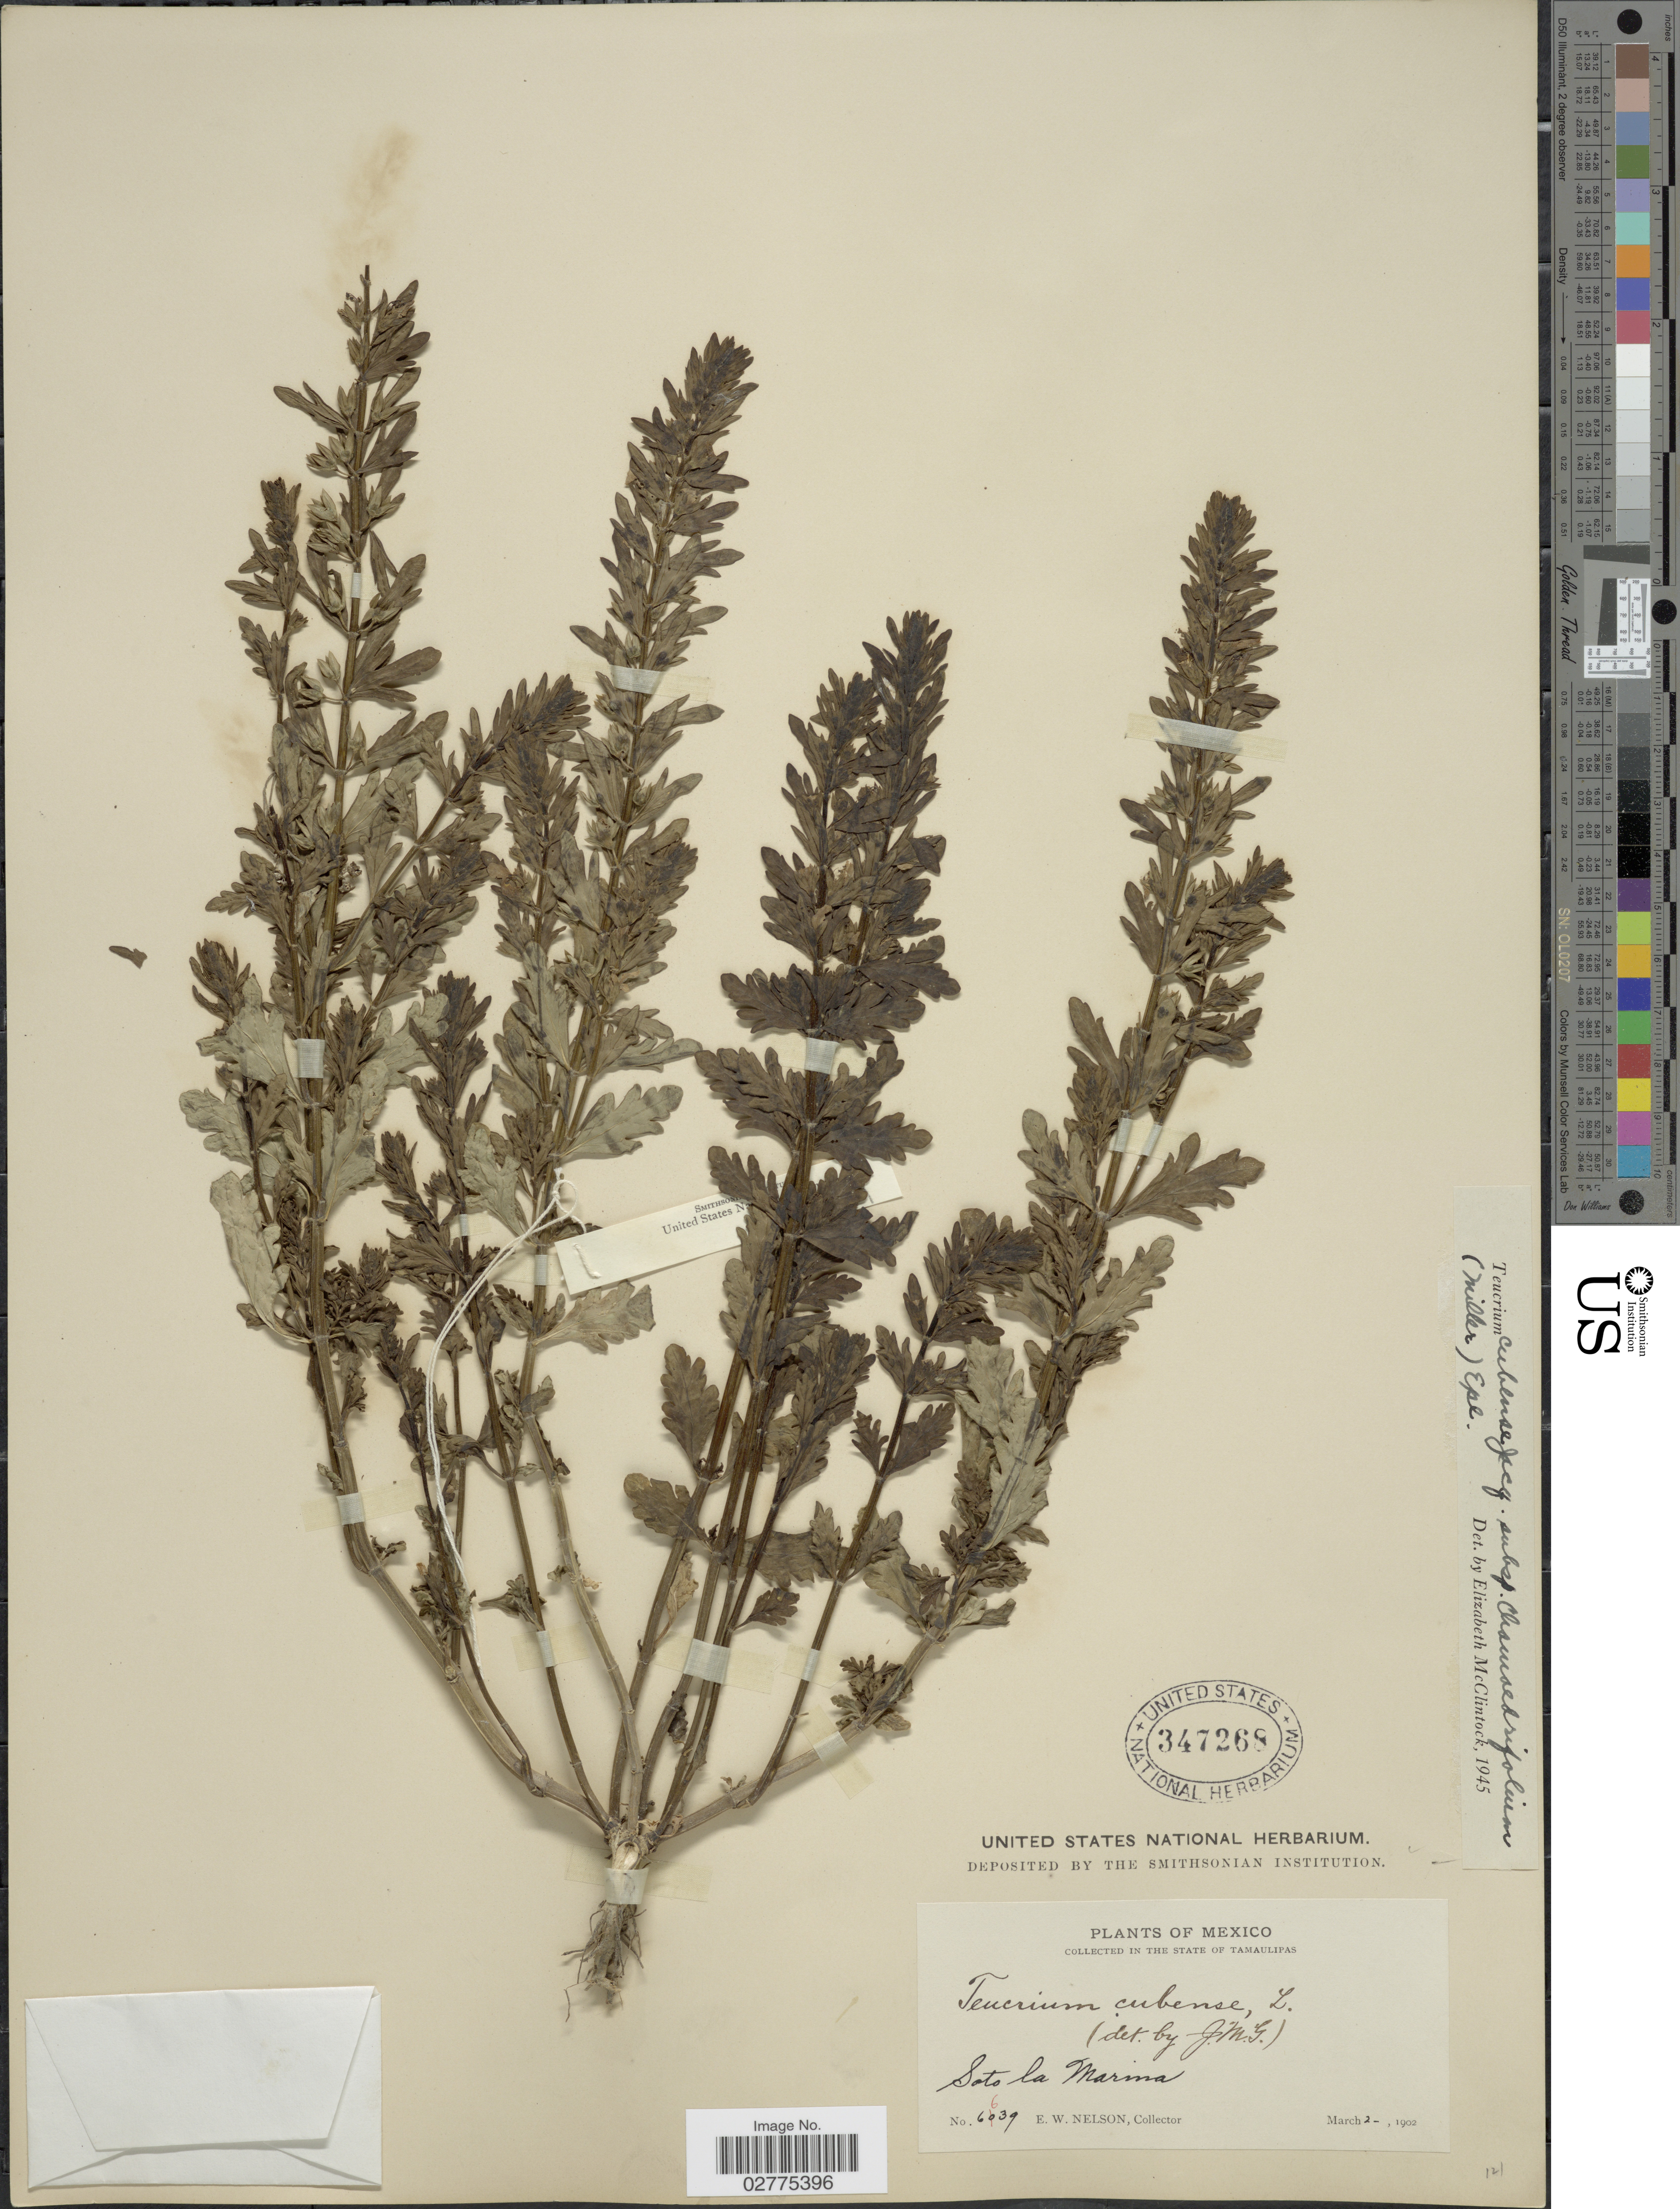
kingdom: Plantae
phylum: Tracheophyta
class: Magnoliopsida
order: Lamiales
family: Lamiaceae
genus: Teucrium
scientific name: Teucrium cubense subsp. chamaedrifolium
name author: Jacq.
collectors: E. W. Nelson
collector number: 6639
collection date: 1902-03-02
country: Mexico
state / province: Tamaulipas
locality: In The State of Tamaulipas, Sato la Marina.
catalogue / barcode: US 347268